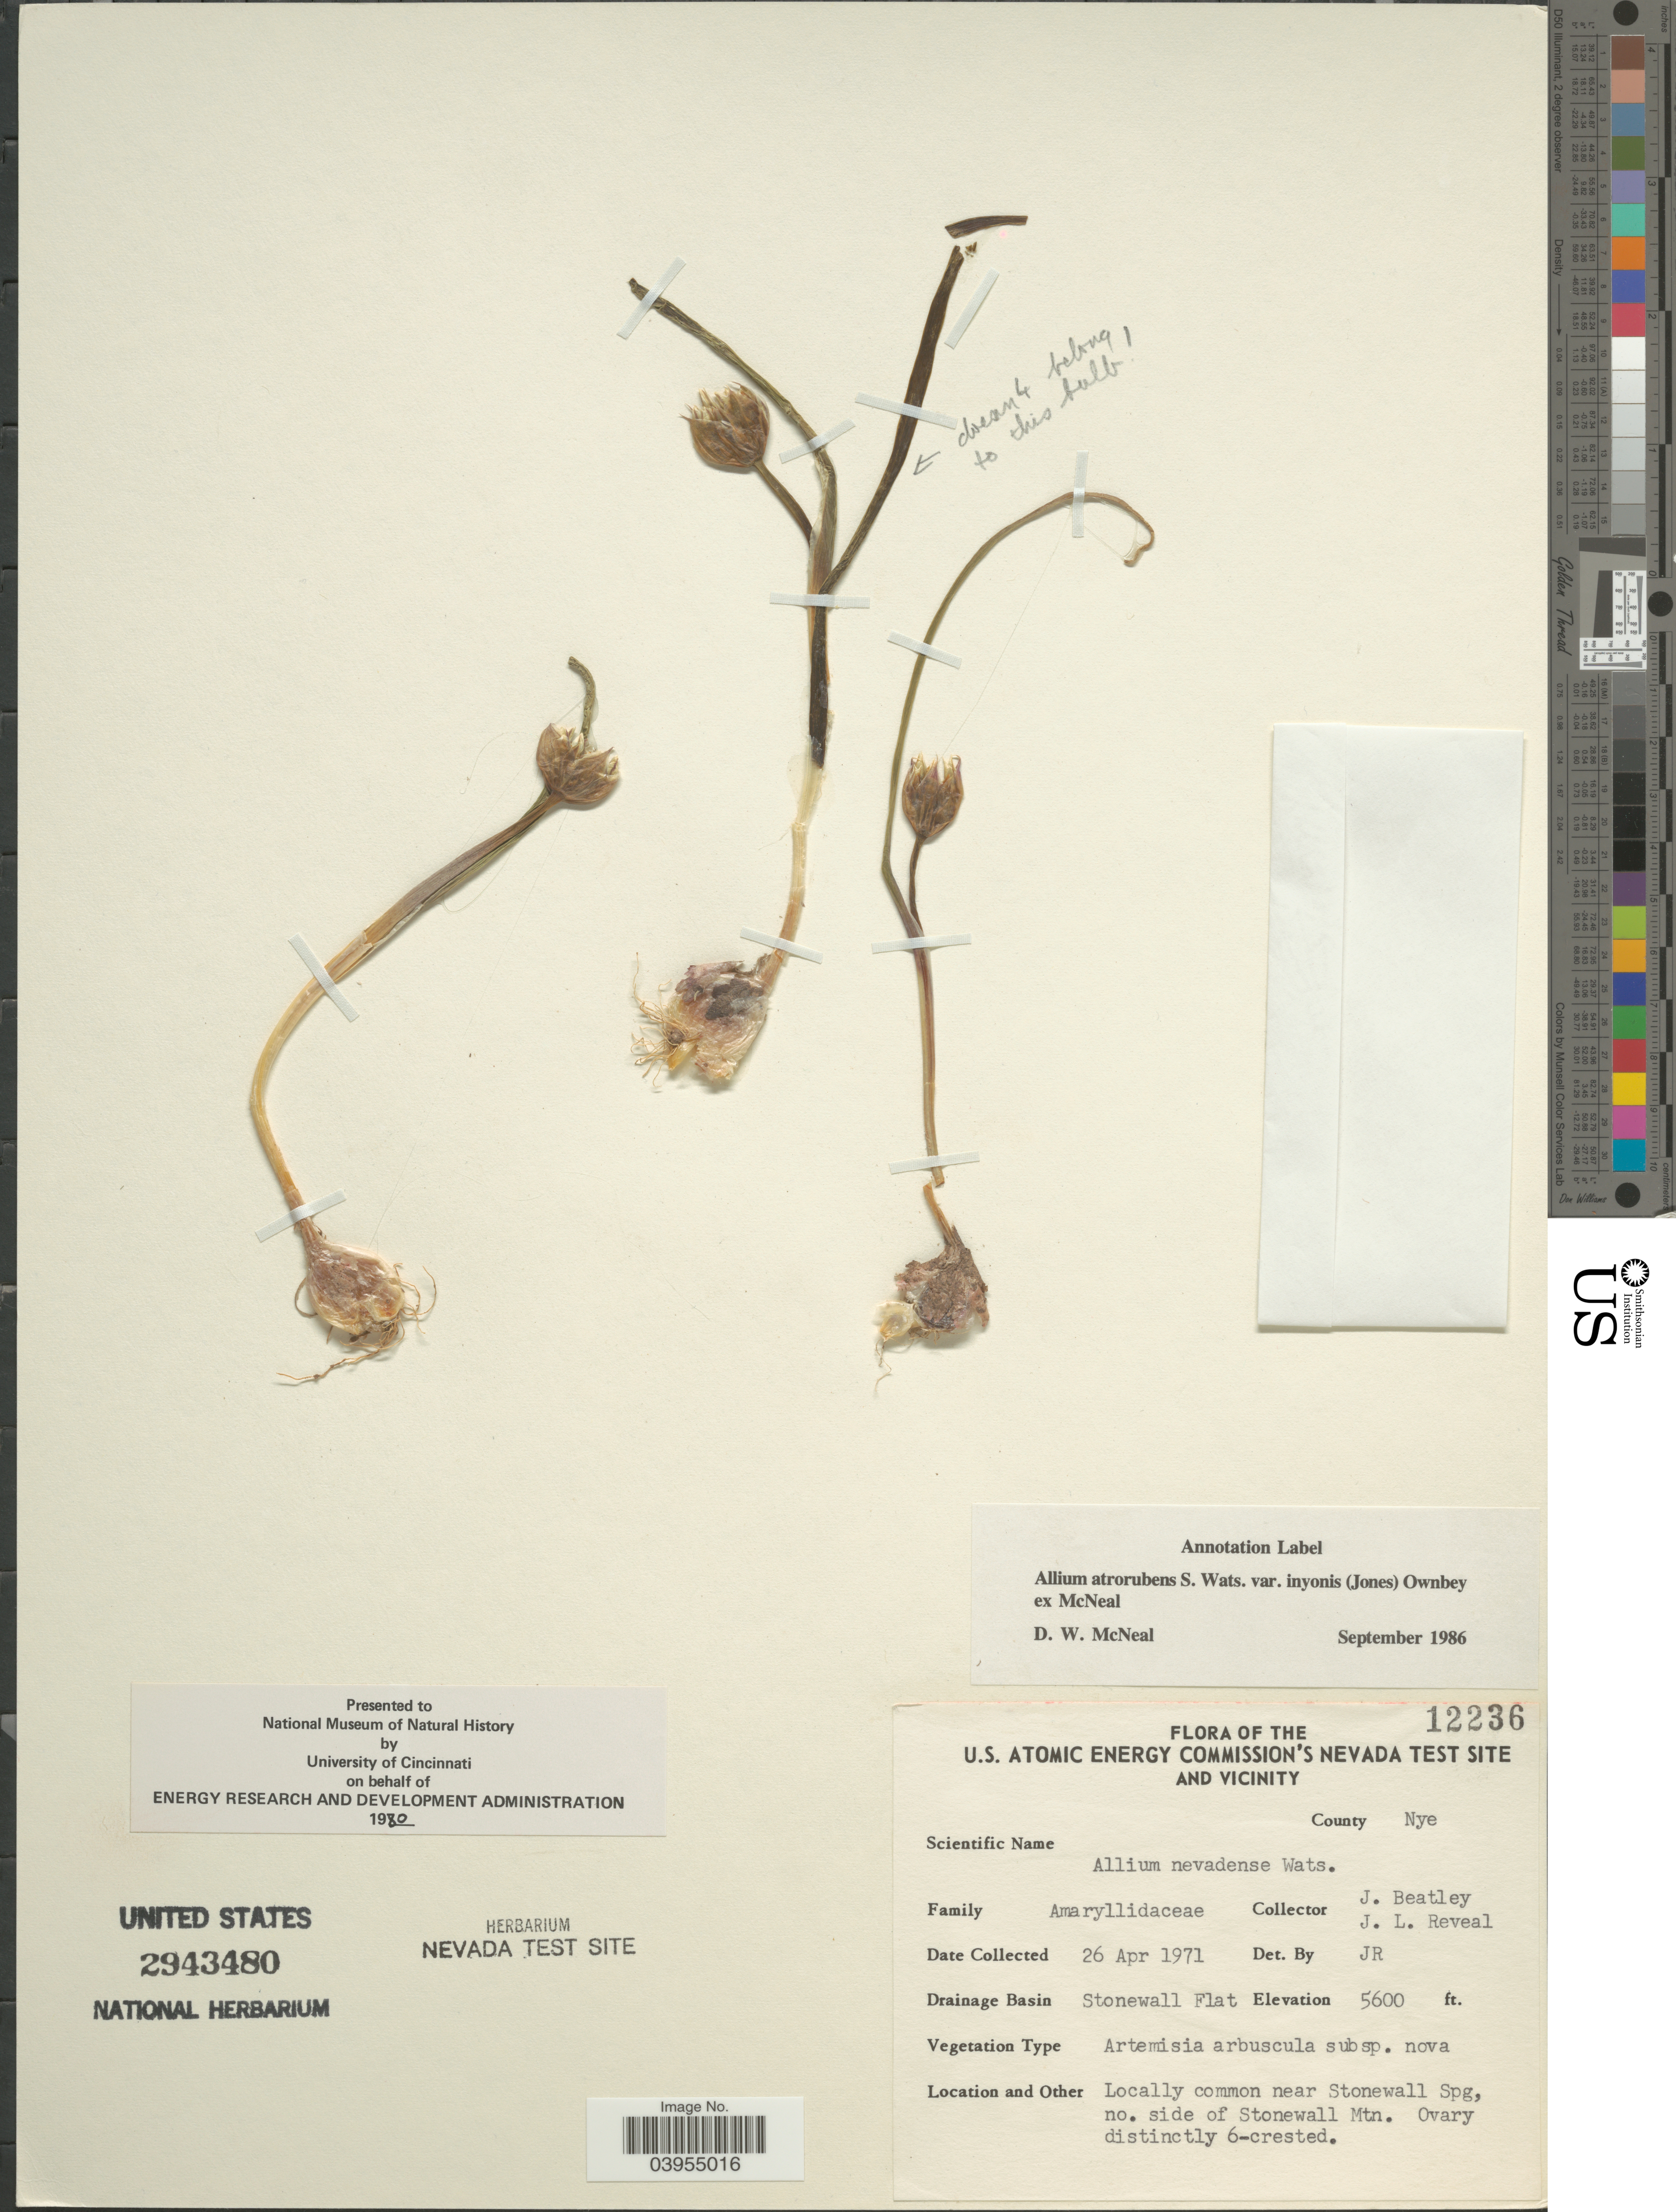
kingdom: Plantae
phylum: Tracheophyta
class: Liliopsida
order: Asparagales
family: Amaryllidaceae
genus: Allium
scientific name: Allium atrorubens var. inyonis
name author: (M.E. Jones) Ownbey & Aase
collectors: J. C. Beatley & J. L. Reveal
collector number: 12236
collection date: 1971-04-26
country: United States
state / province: Nevada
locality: U.S. Atomic Energy Commission's Nevada Test Site and Vicinity. County Nye. Drainage Basin Stonewall Flat. Locally common near Stonewall Spg, no side of Stonewall Mtn. Ovary distinctly 6-crested.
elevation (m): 1707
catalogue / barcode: US 2943480